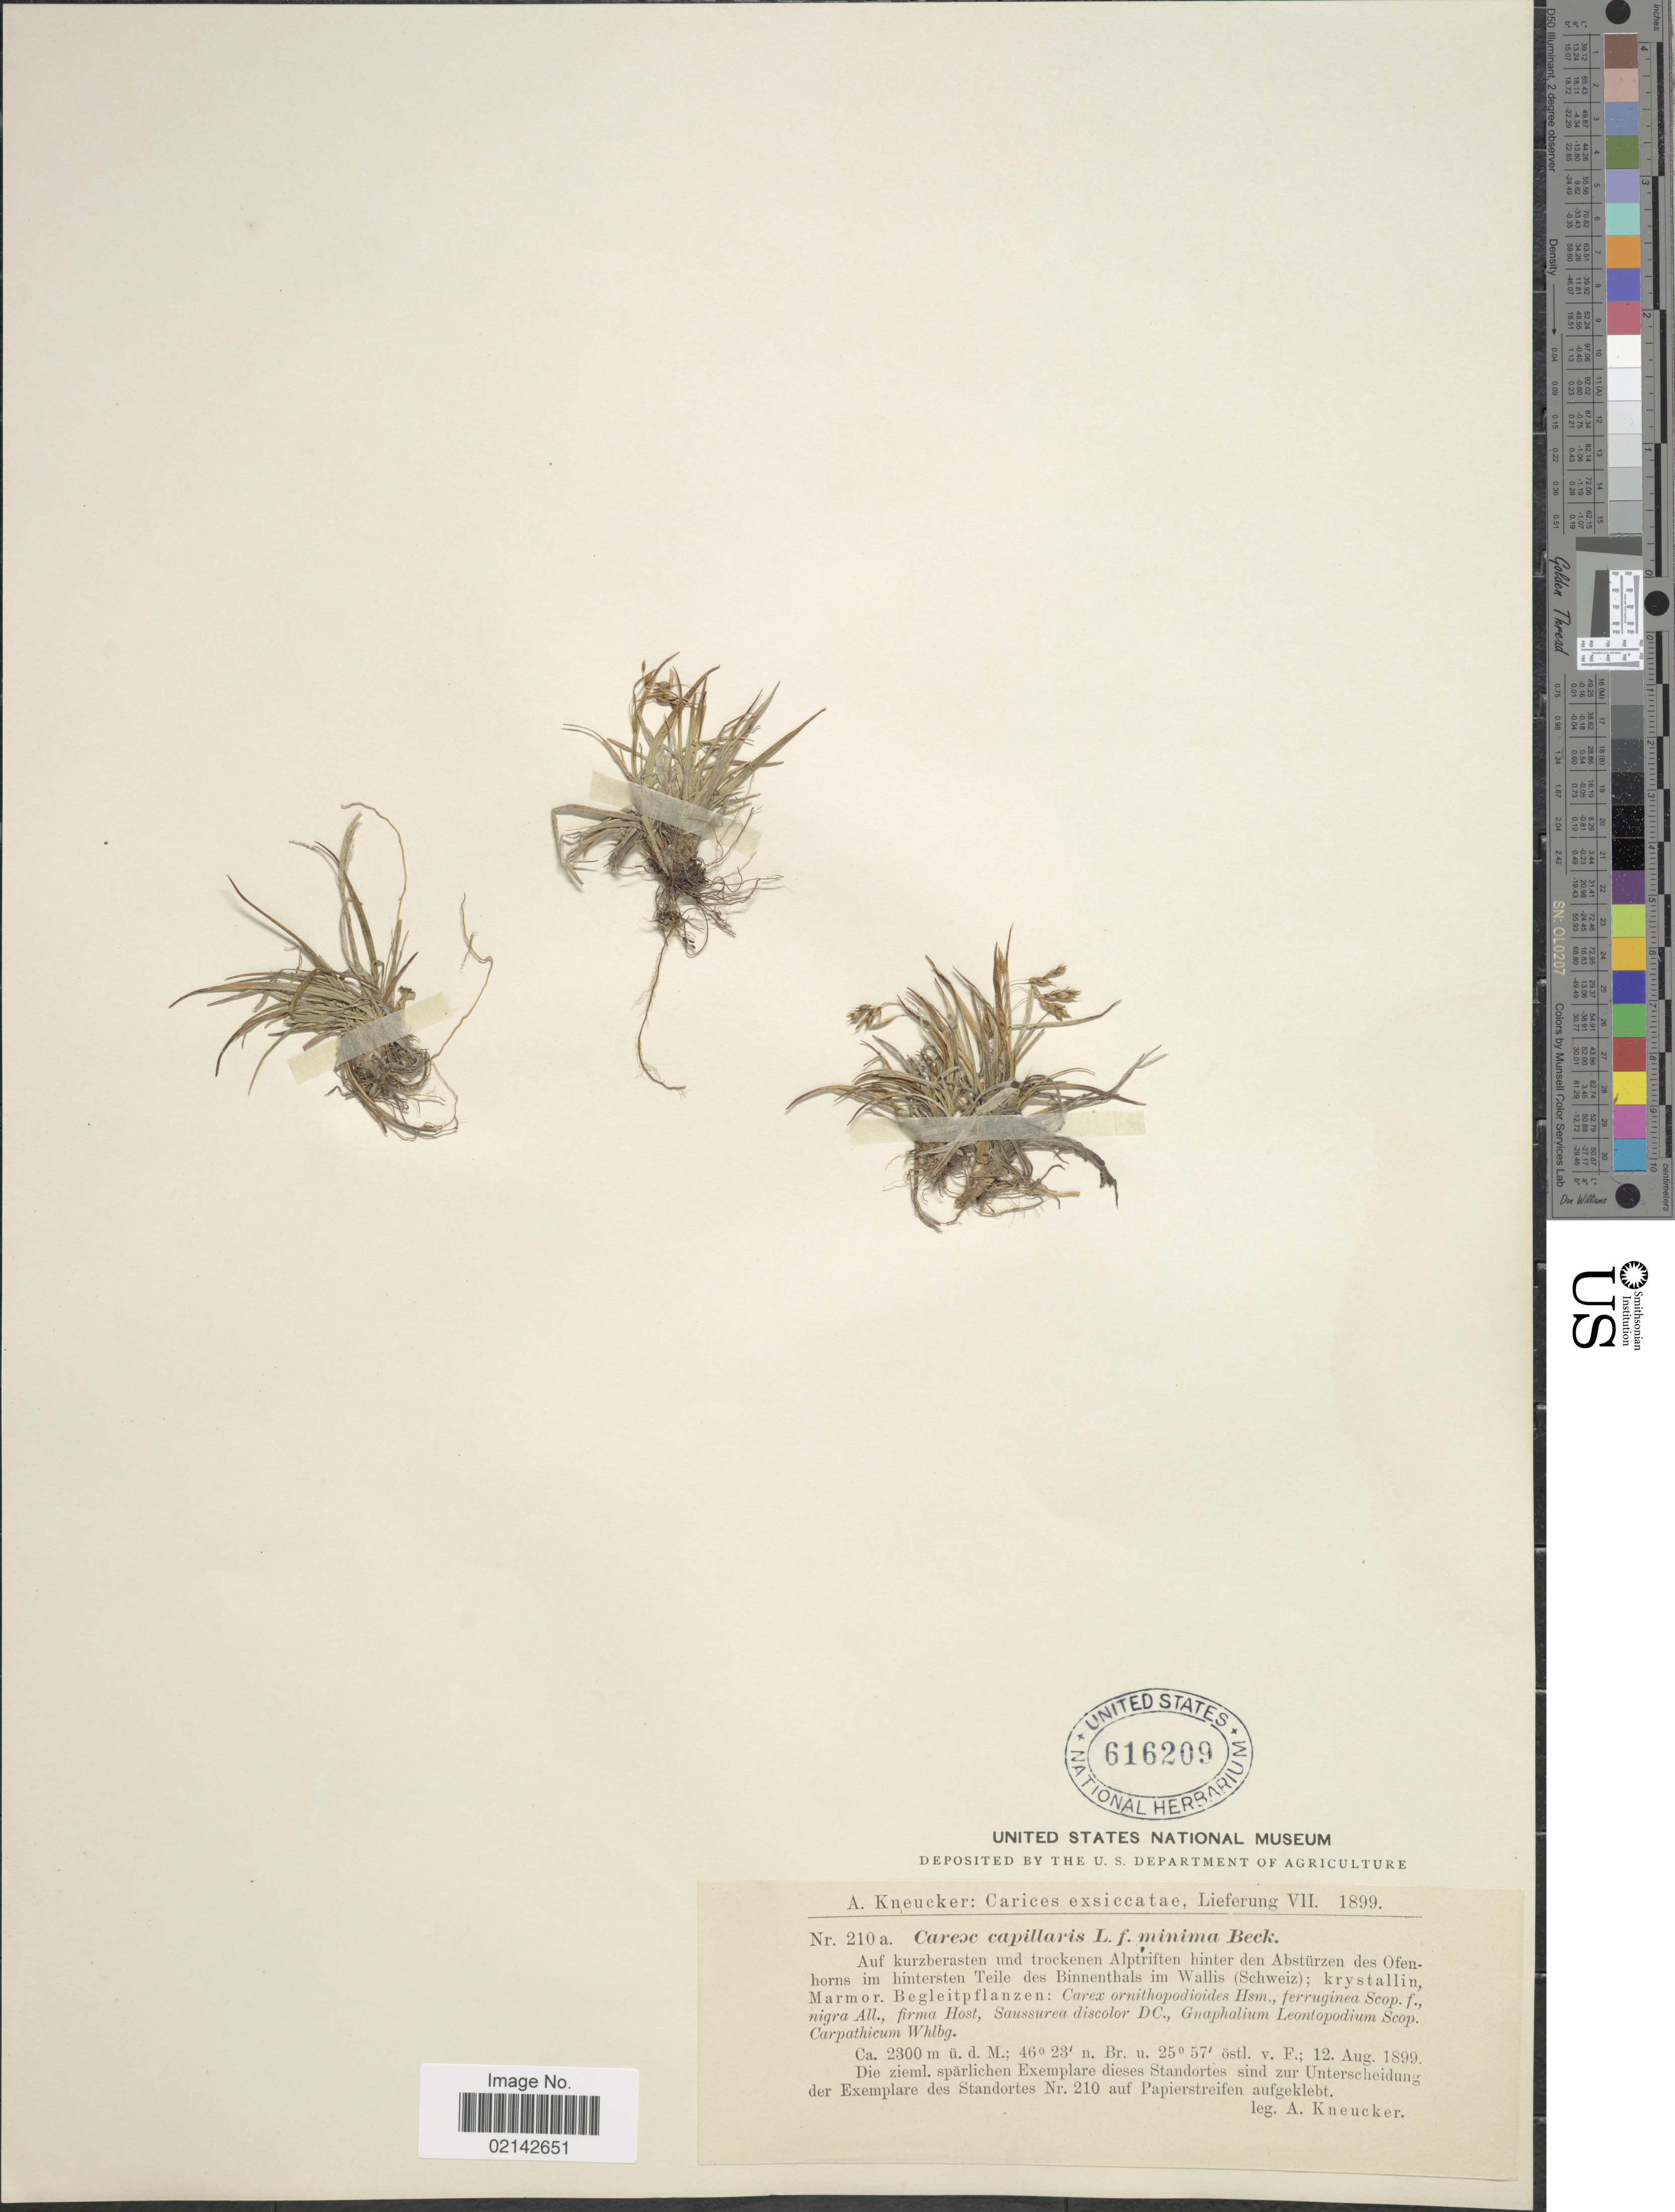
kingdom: Plantae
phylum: Tracheophyta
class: Liliopsida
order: Poales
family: Cyperaceae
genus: Carex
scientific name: Carex capillaris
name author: L.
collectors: A. Kneucker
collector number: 210a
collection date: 1899-08-12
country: Switzerland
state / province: Valais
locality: auf kurzberasten und trockenen Alptriften hinter den Absturzen des Ofenhorns im hintersten Teile des Binnenthals im Wallis (Schweiz).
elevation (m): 2300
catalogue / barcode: US 616209